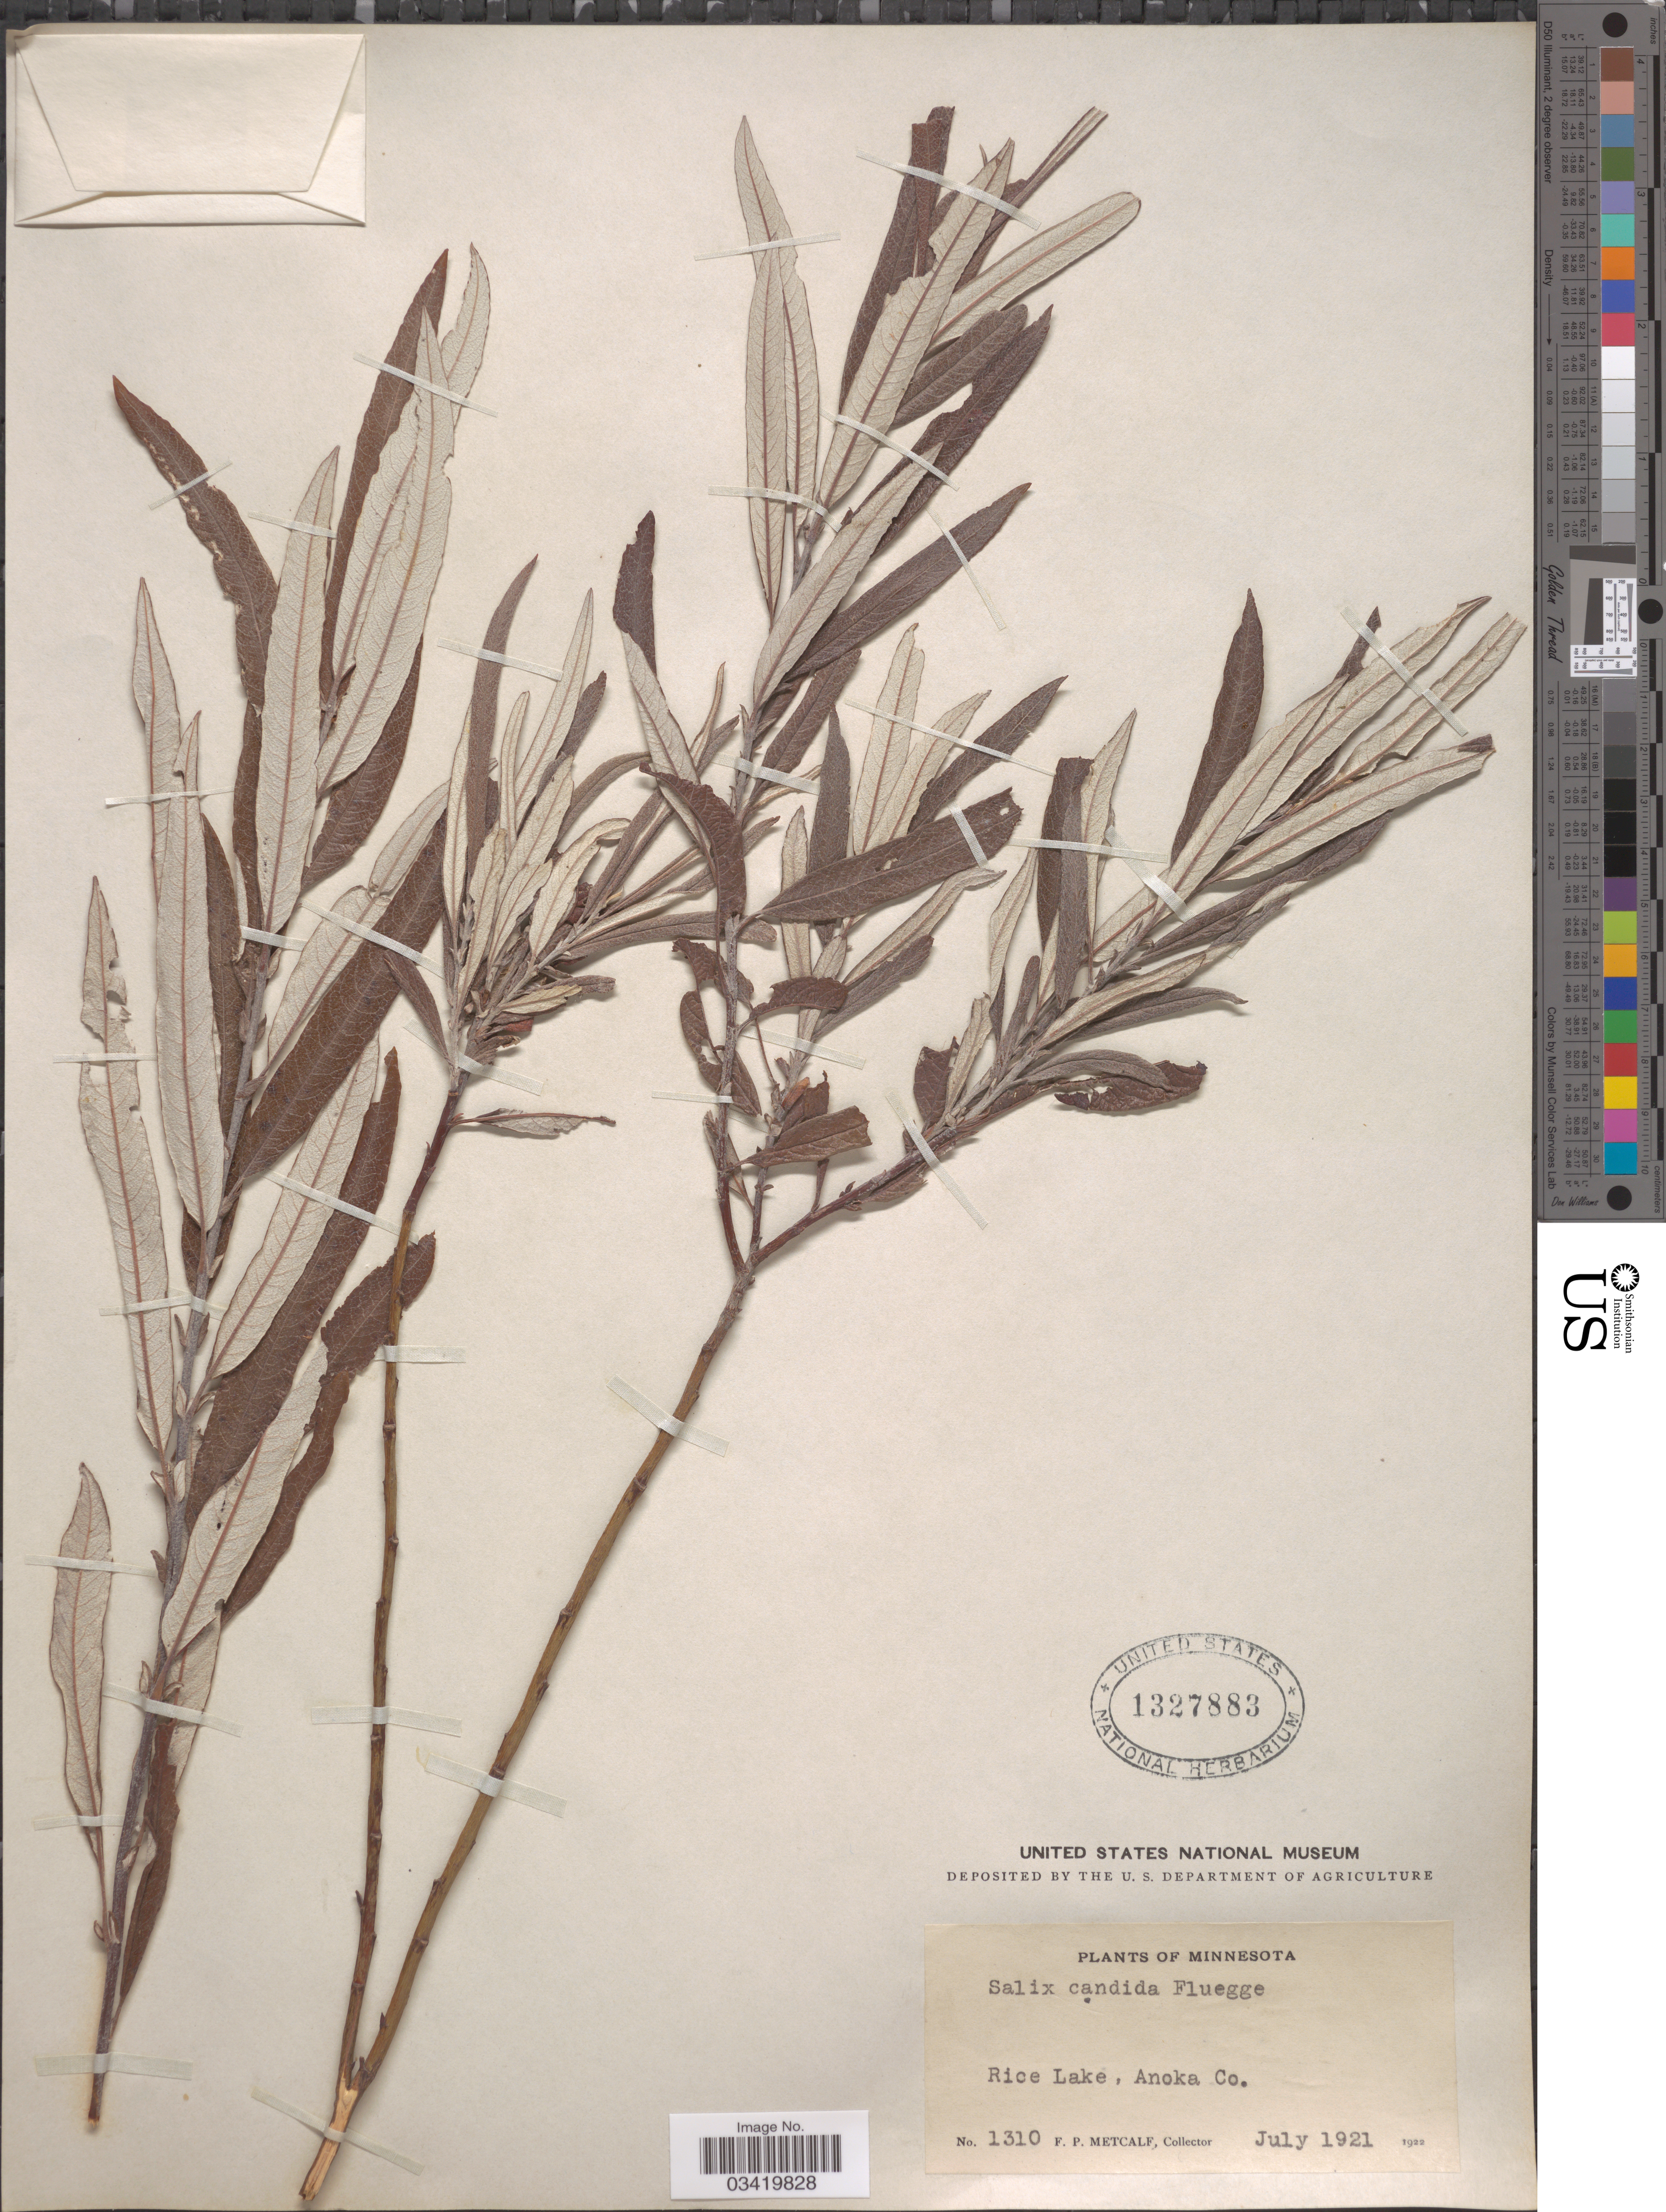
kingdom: Plantae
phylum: Tracheophyta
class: Magnoliopsida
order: Malpighiales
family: Salicaceae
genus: Salix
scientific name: Salix candida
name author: Flüggé ex Willd.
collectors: F. Metcalf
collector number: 1310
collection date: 1921-07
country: United States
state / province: Minnesota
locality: Rice Lake, Anoka Co.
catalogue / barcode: US 1327883